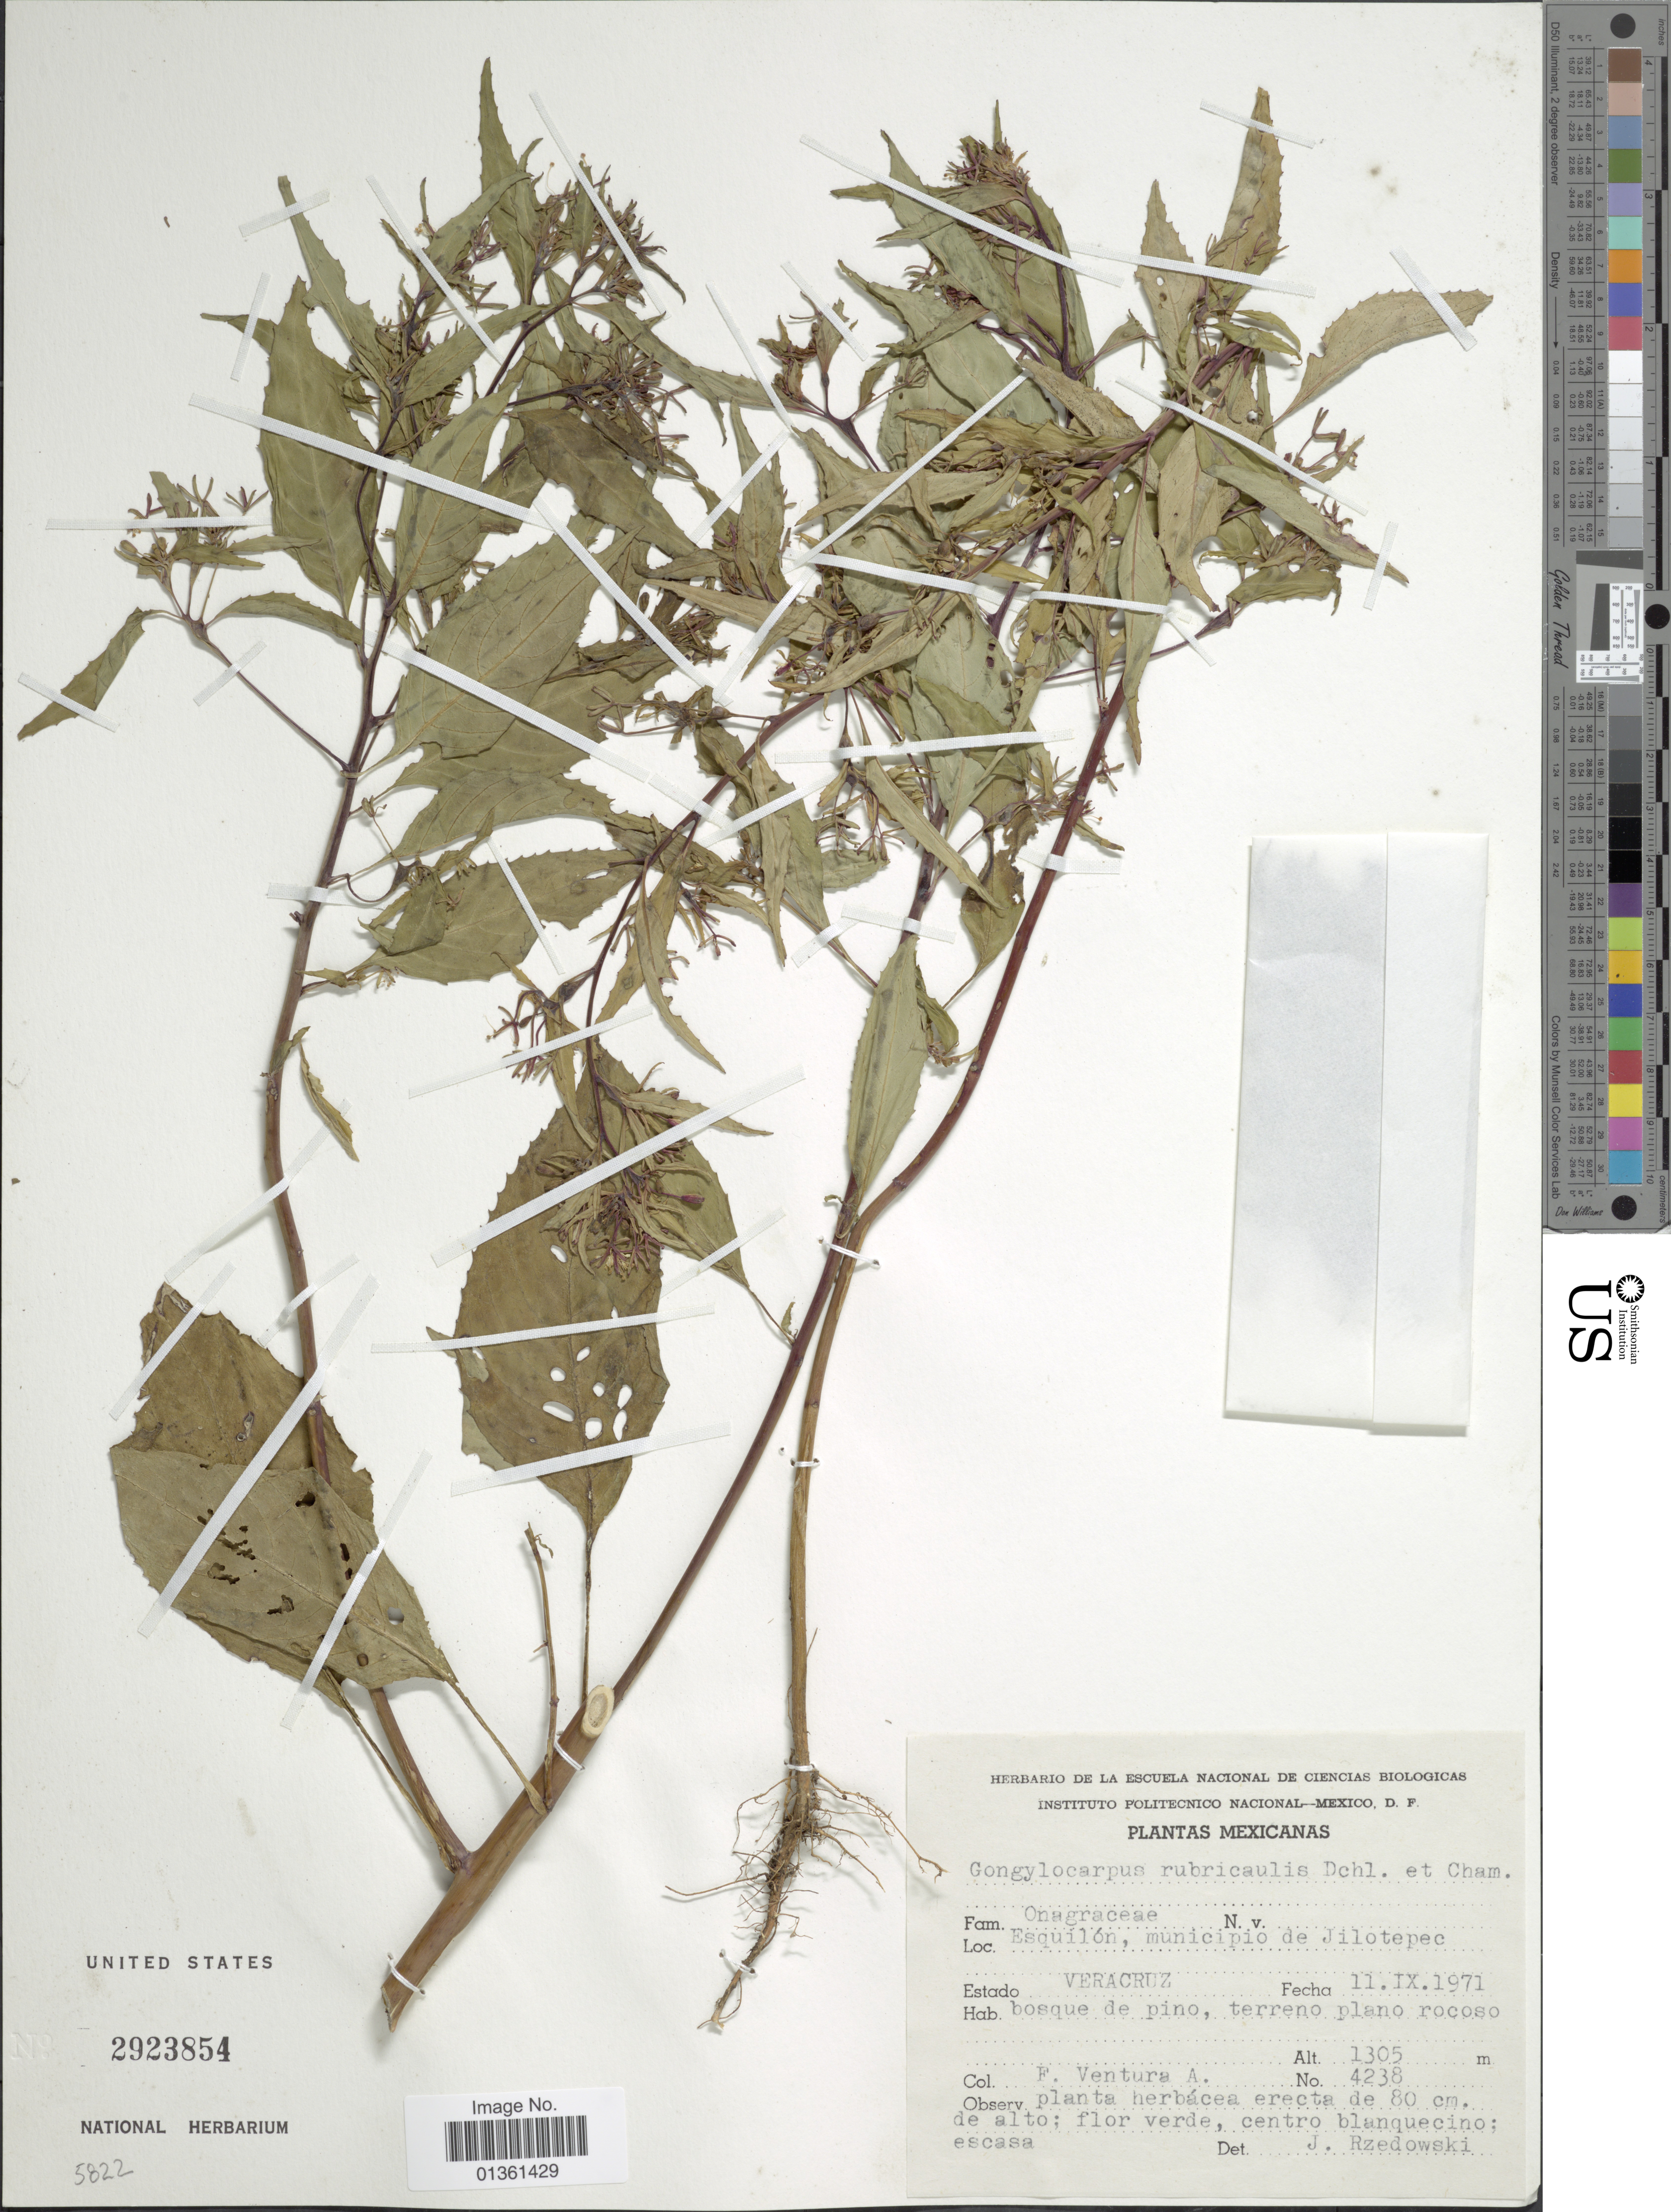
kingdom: Plantae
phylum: Tracheophyta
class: Magnoliopsida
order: Myrtales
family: Onagraceae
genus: Gongylocarpus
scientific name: Gongylocarpus rubricaulis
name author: Schltdl. & Cham.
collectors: F. Ventura A.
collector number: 4238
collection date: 1971-09-11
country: Mexico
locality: Esquilón, municipio de Jilotepec. Estado Veracruz.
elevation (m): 1305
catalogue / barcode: US 2923854